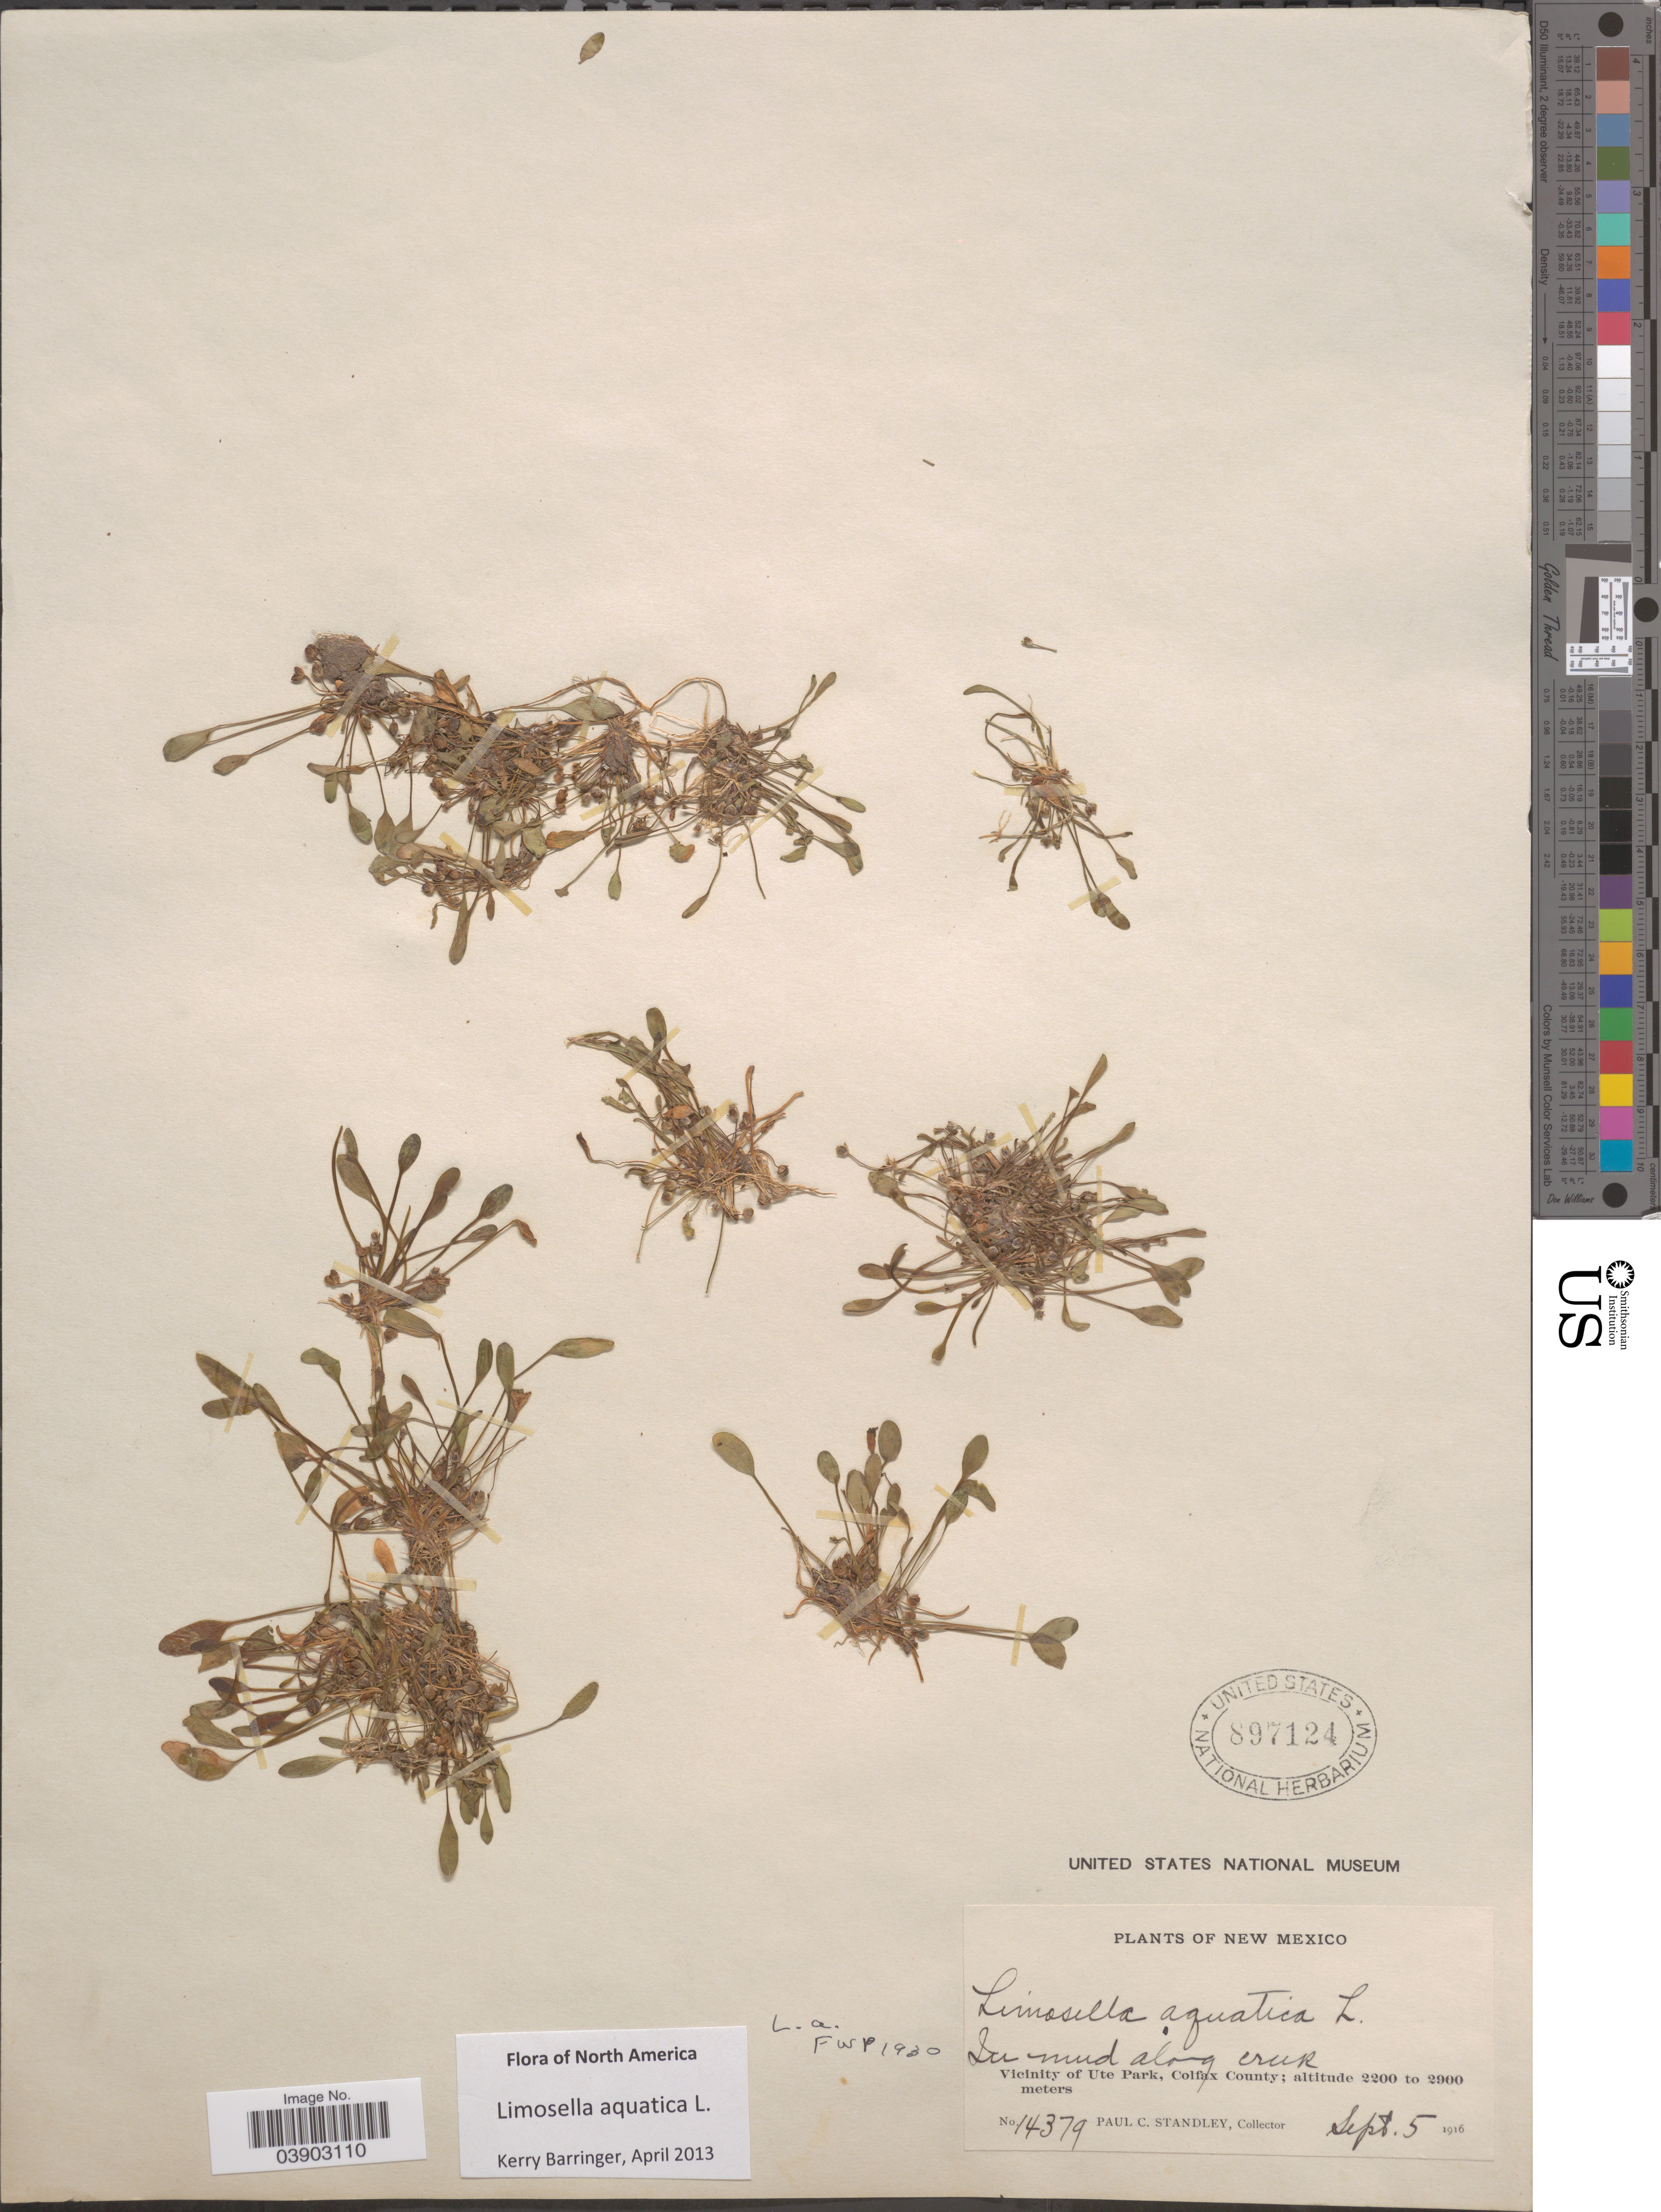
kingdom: Plantae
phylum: Tracheophyta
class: Magnoliopsida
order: Lamiales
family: Scrophulariaceae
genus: Limosella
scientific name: Limosella aquatica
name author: L.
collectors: P. C. Standley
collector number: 14379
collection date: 1916-09-05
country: United States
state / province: New Mexico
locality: In mud along creek. Vicinity of Ute Park, Colfax County.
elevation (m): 2200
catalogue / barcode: US 897124